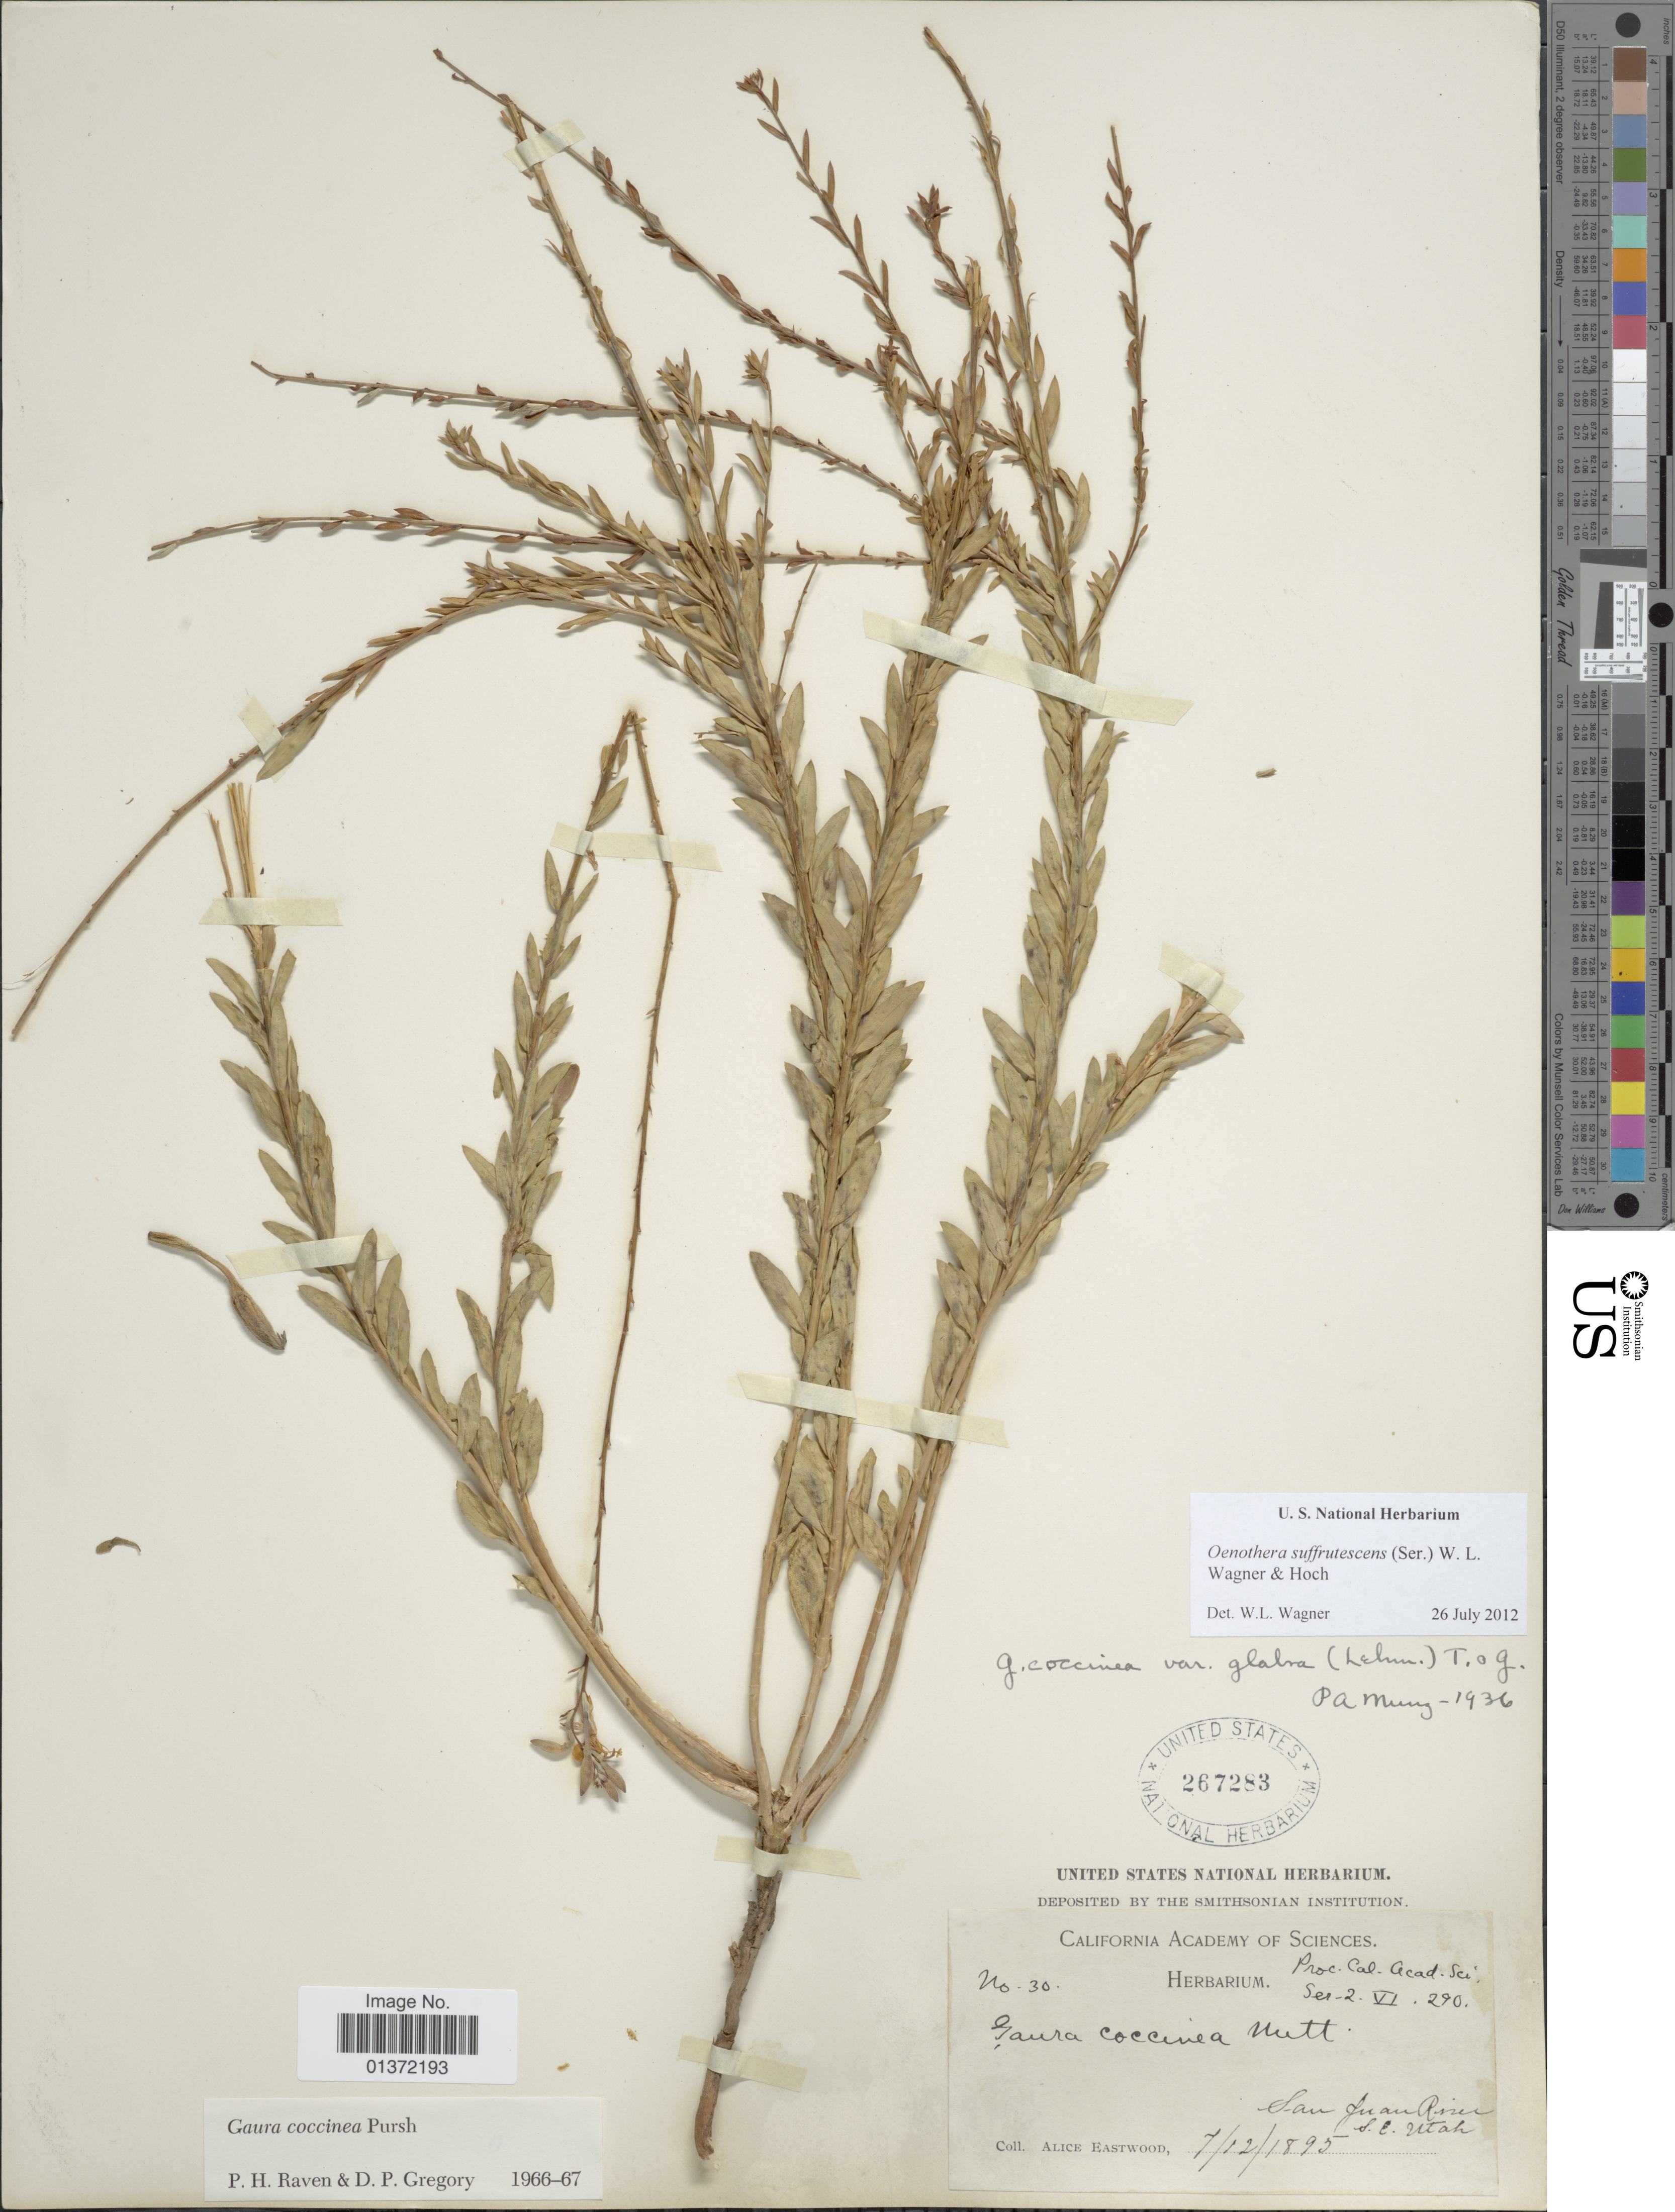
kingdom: Plantae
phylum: Tracheophyta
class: Magnoliopsida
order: Myrtales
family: Onagraceae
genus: Oenothera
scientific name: Oenothera suffrutescens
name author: (Ser.) W.L. Wagner & Hoch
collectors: A. Eastwood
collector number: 30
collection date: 1895-12-07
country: United States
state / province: Utah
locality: San Juan River, S.E. Utah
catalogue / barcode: US 267283